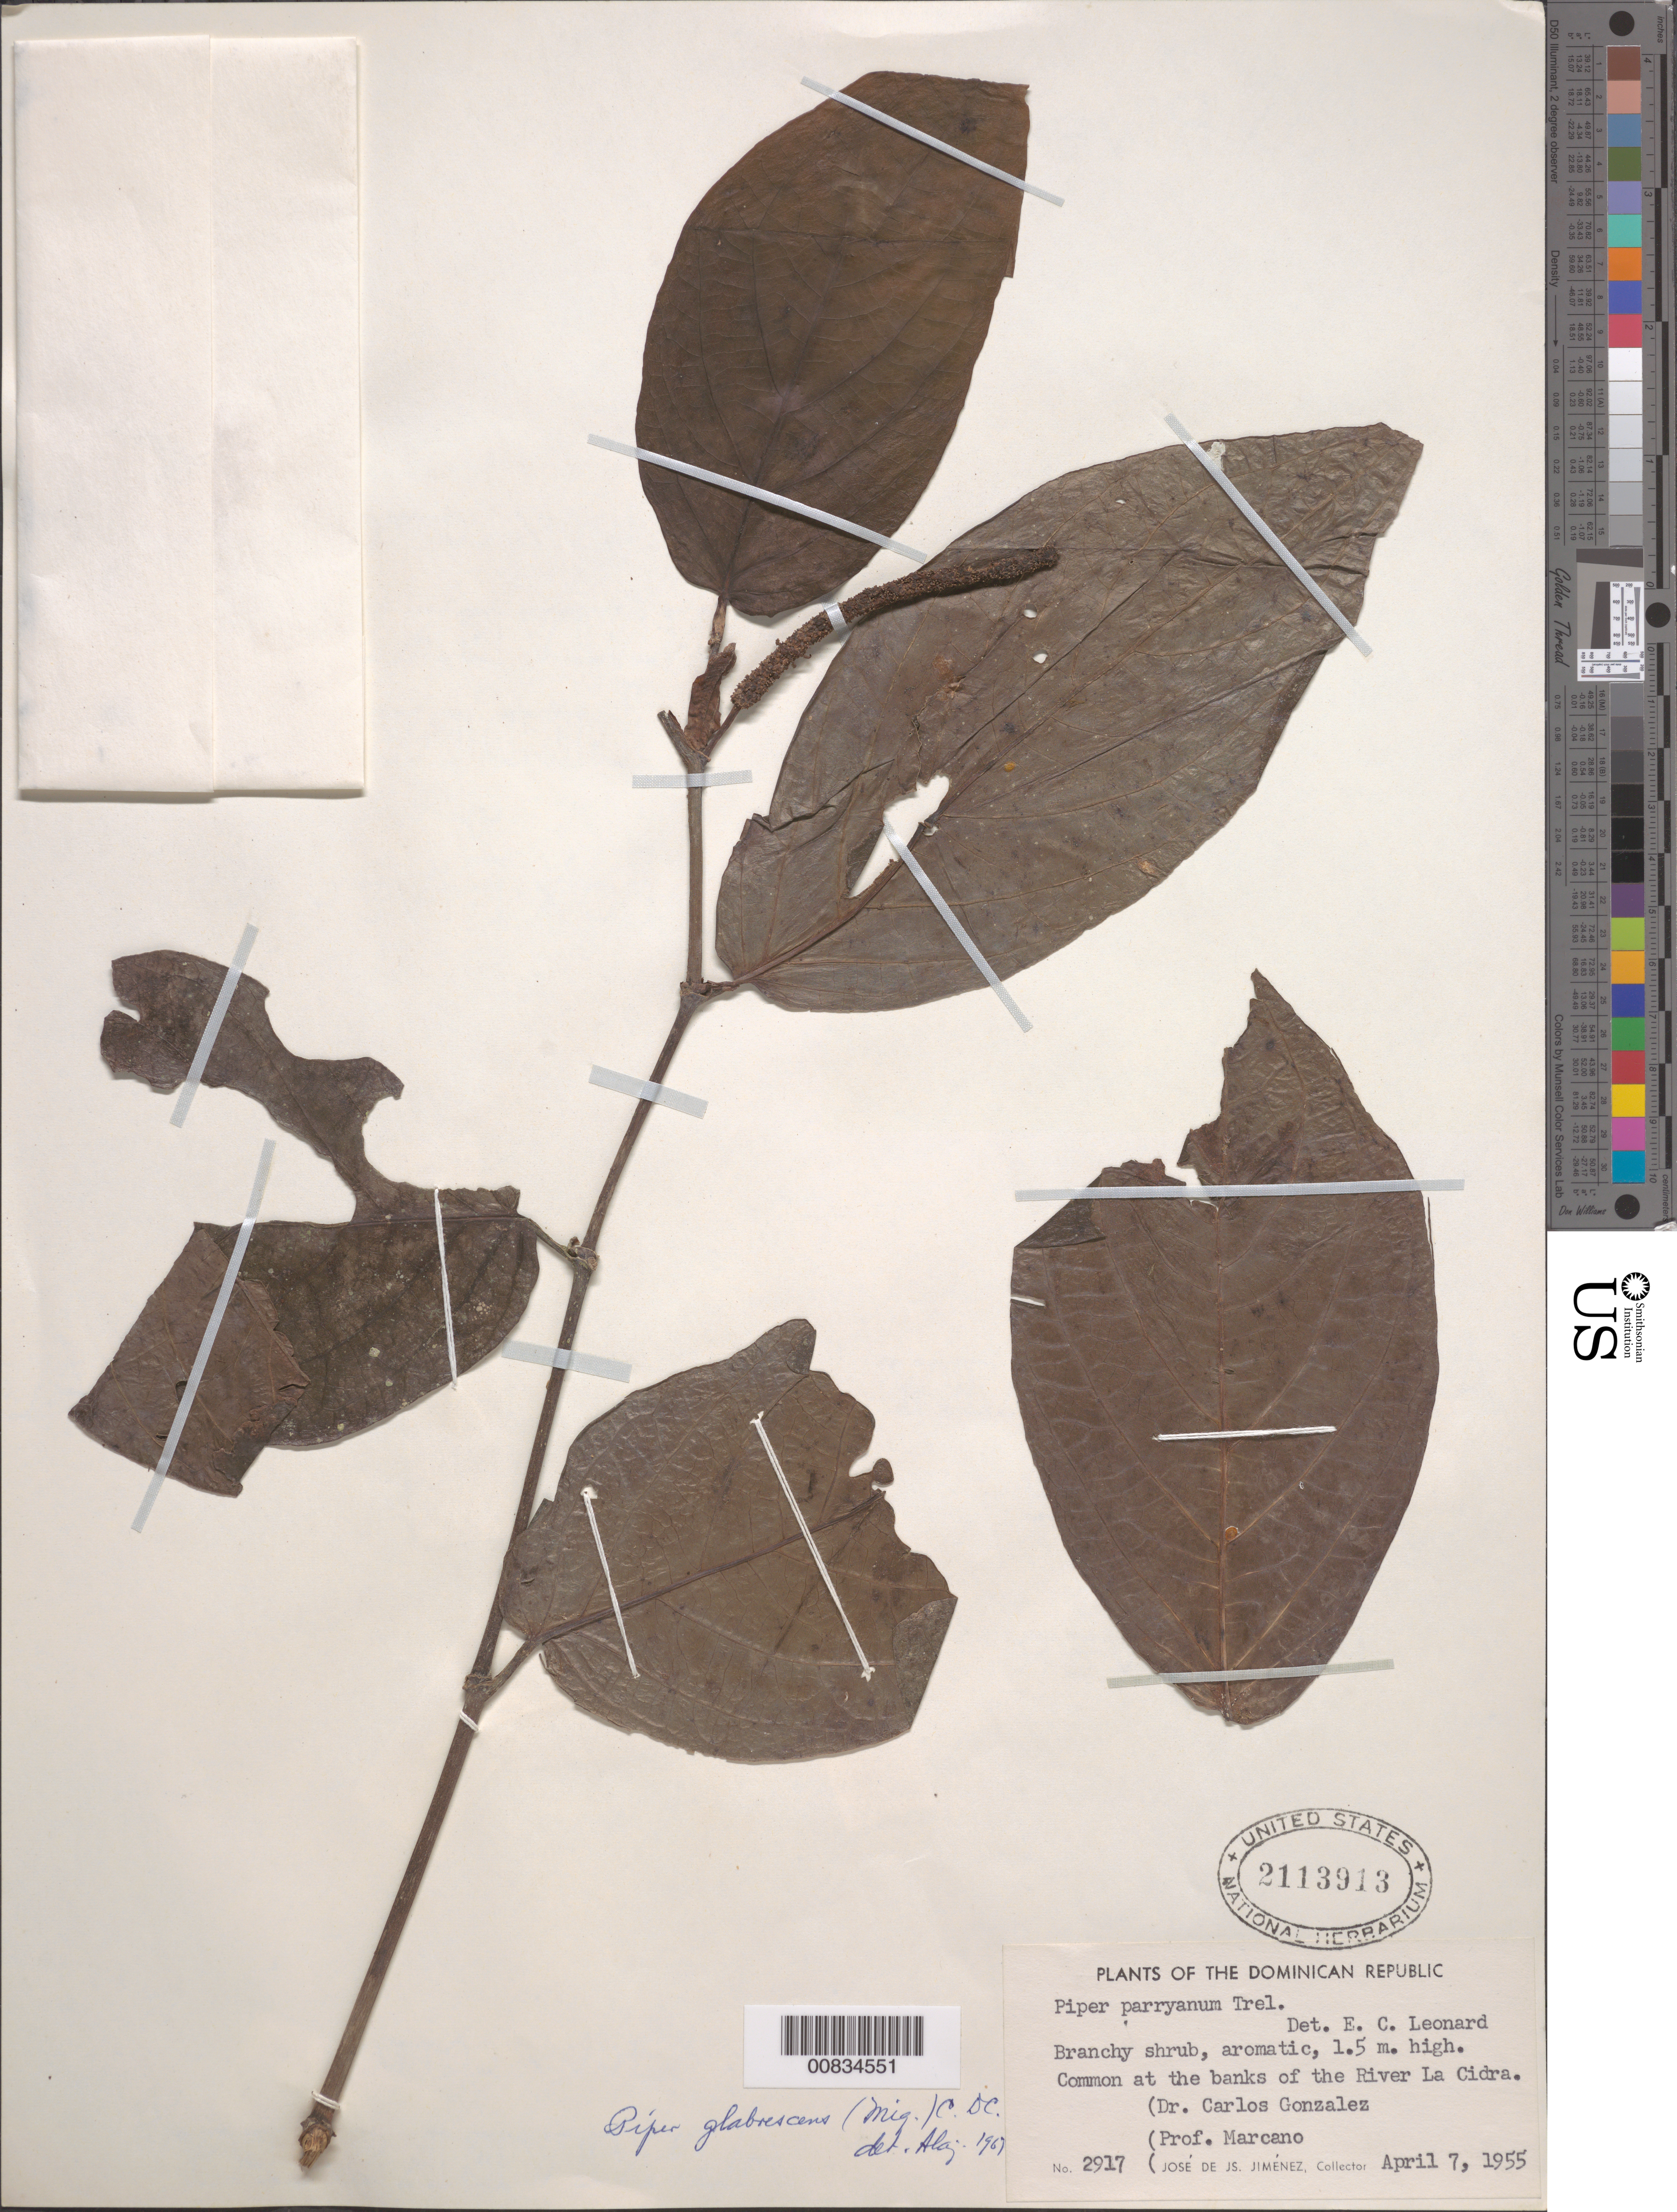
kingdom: Plantae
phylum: Tracheophyta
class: Magnoliopsida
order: Piperales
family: Piperaceae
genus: Piper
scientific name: Piper glabrescens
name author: (Miq.) C. DC.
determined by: Liogier, Alain H.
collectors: J. J. Jiménez, C. Gonzalez & E. J. Marcano F.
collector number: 2917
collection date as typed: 07 Apr 1955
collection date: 1955-04-07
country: Dominican Republic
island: Hispaniola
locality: Banks of River La Cidra.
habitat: Banks of river.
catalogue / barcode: US 2113913